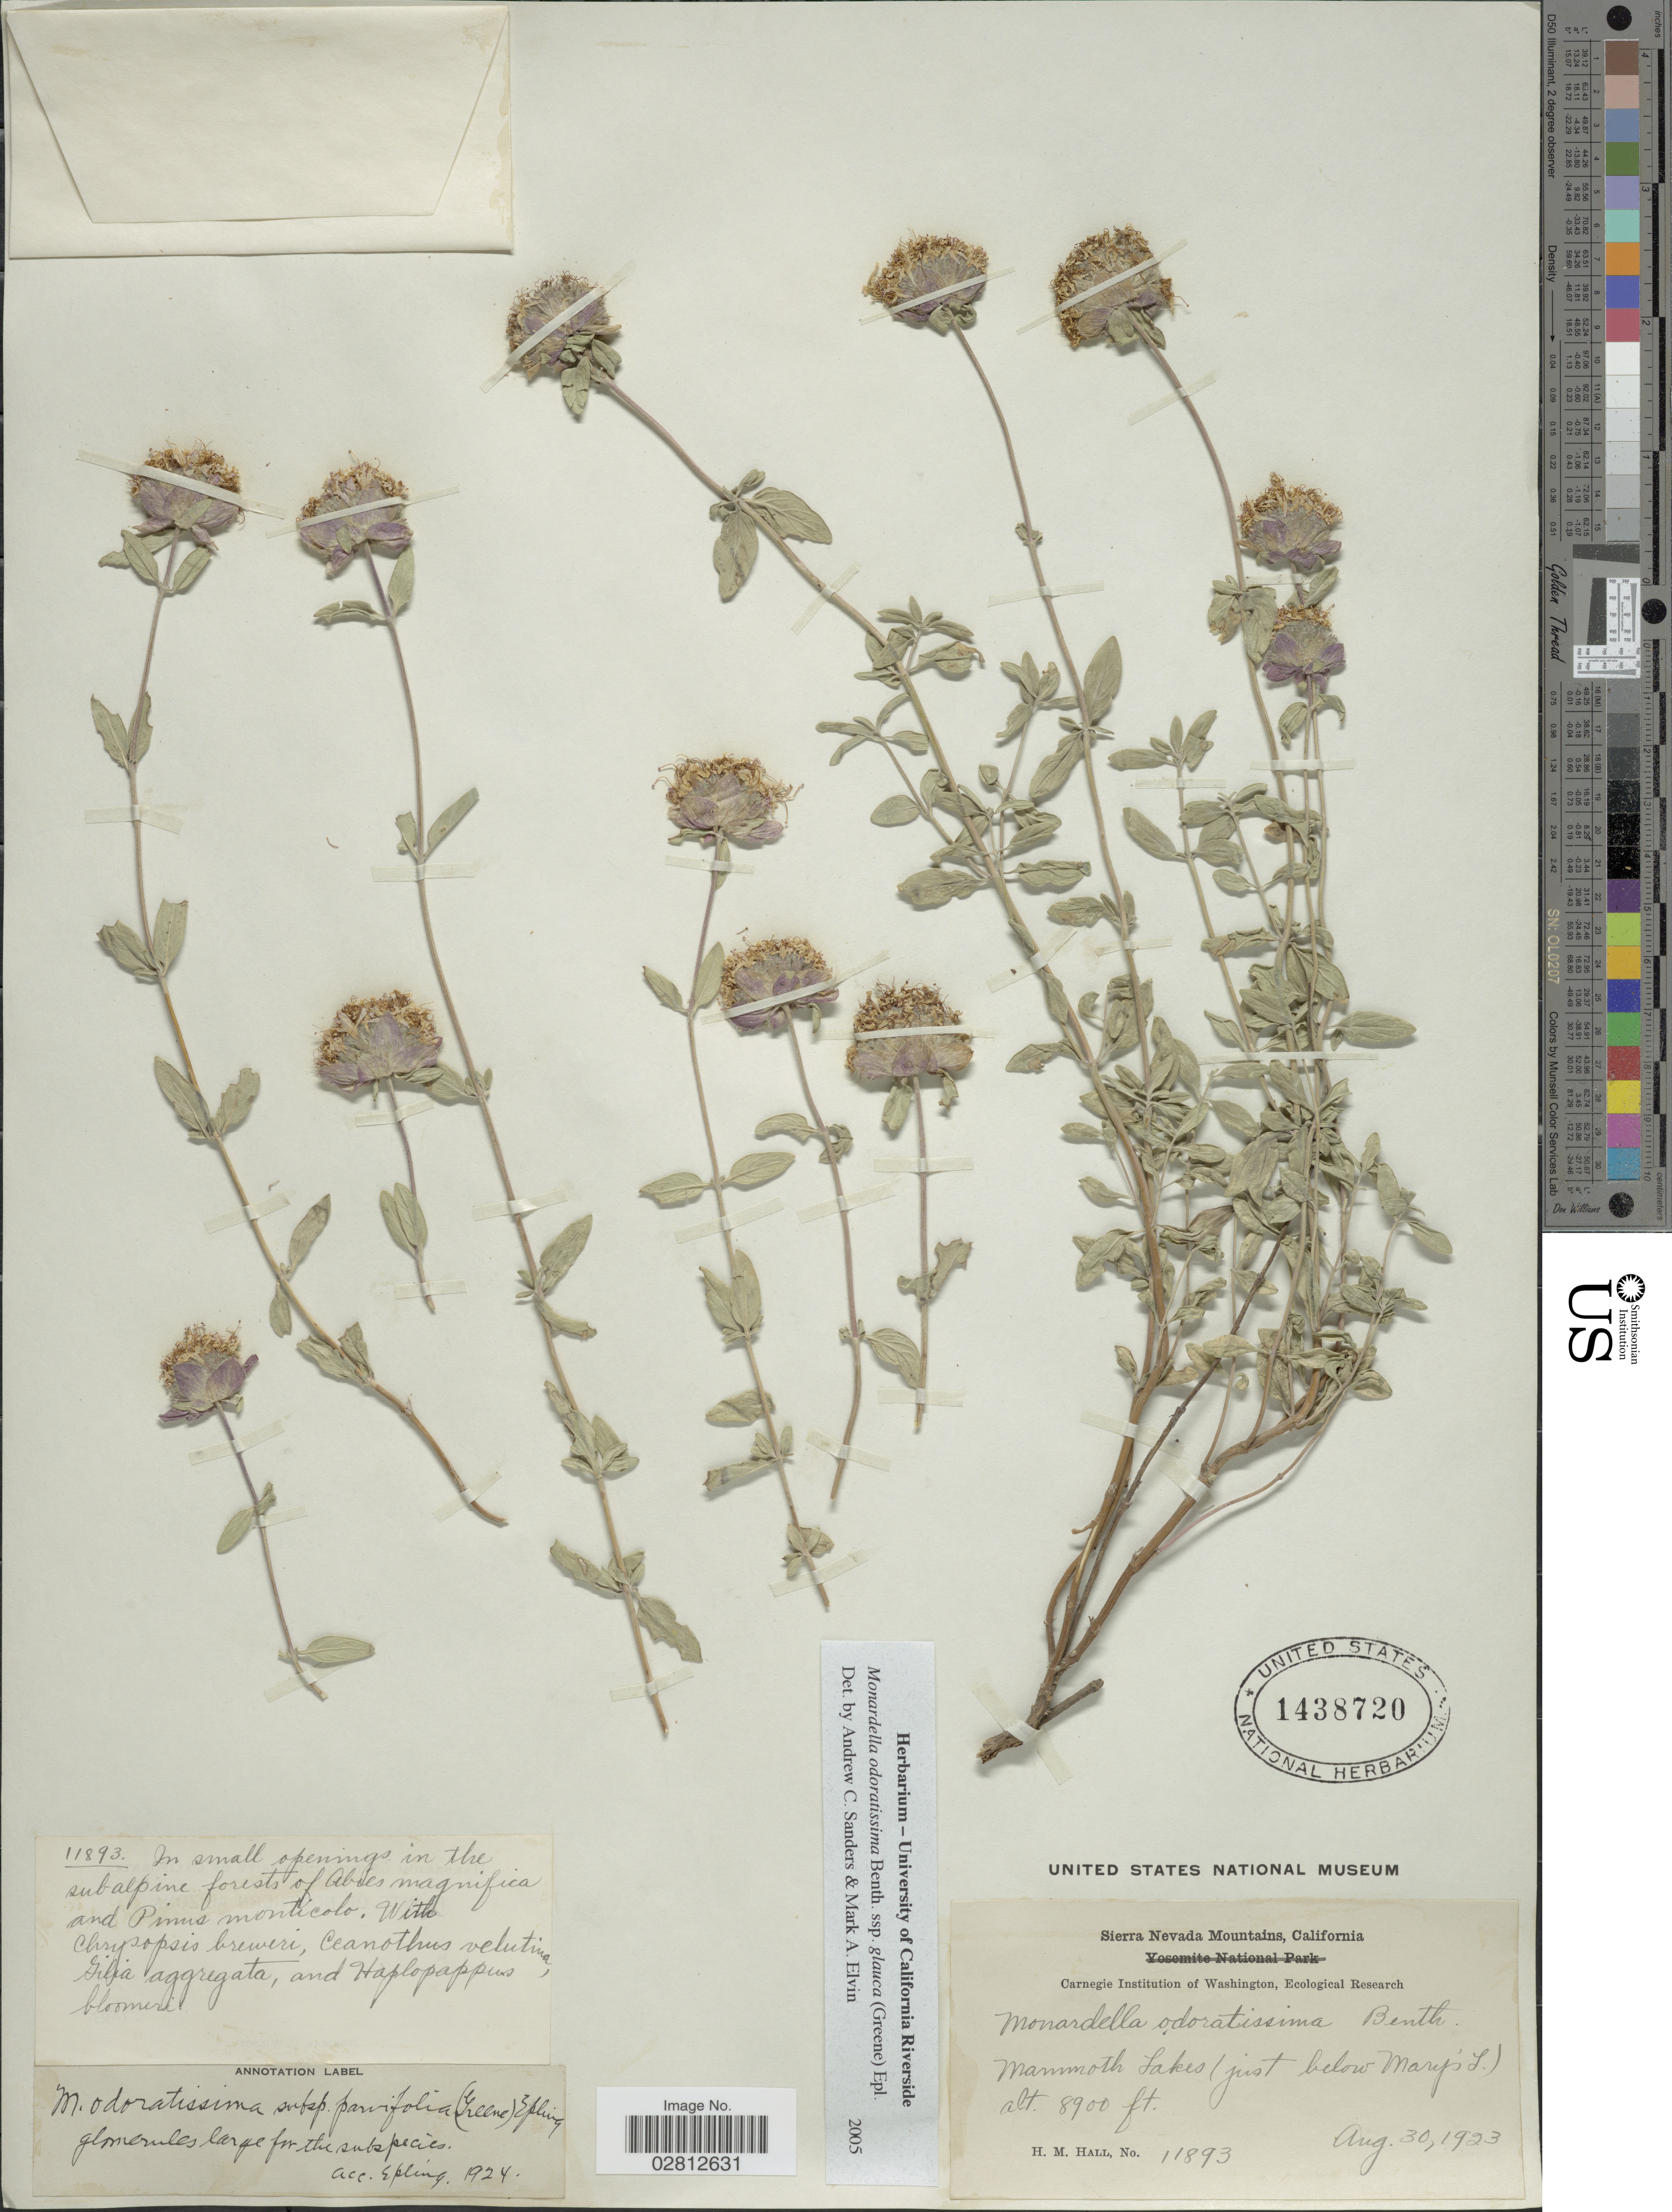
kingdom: Plantae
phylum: Tracheophyta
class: Magnoliopsida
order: Lamiales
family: Lamiaceae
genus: Monardella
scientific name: Monardella odoratissima subsp. glauca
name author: (Greene) Epling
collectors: H. M. Hall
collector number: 11893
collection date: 1923-08-30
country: United States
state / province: California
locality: Sierra Nevada Mountains, Mammoth Lakes (just below Mary's L.)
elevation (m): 2713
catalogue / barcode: US 1438720